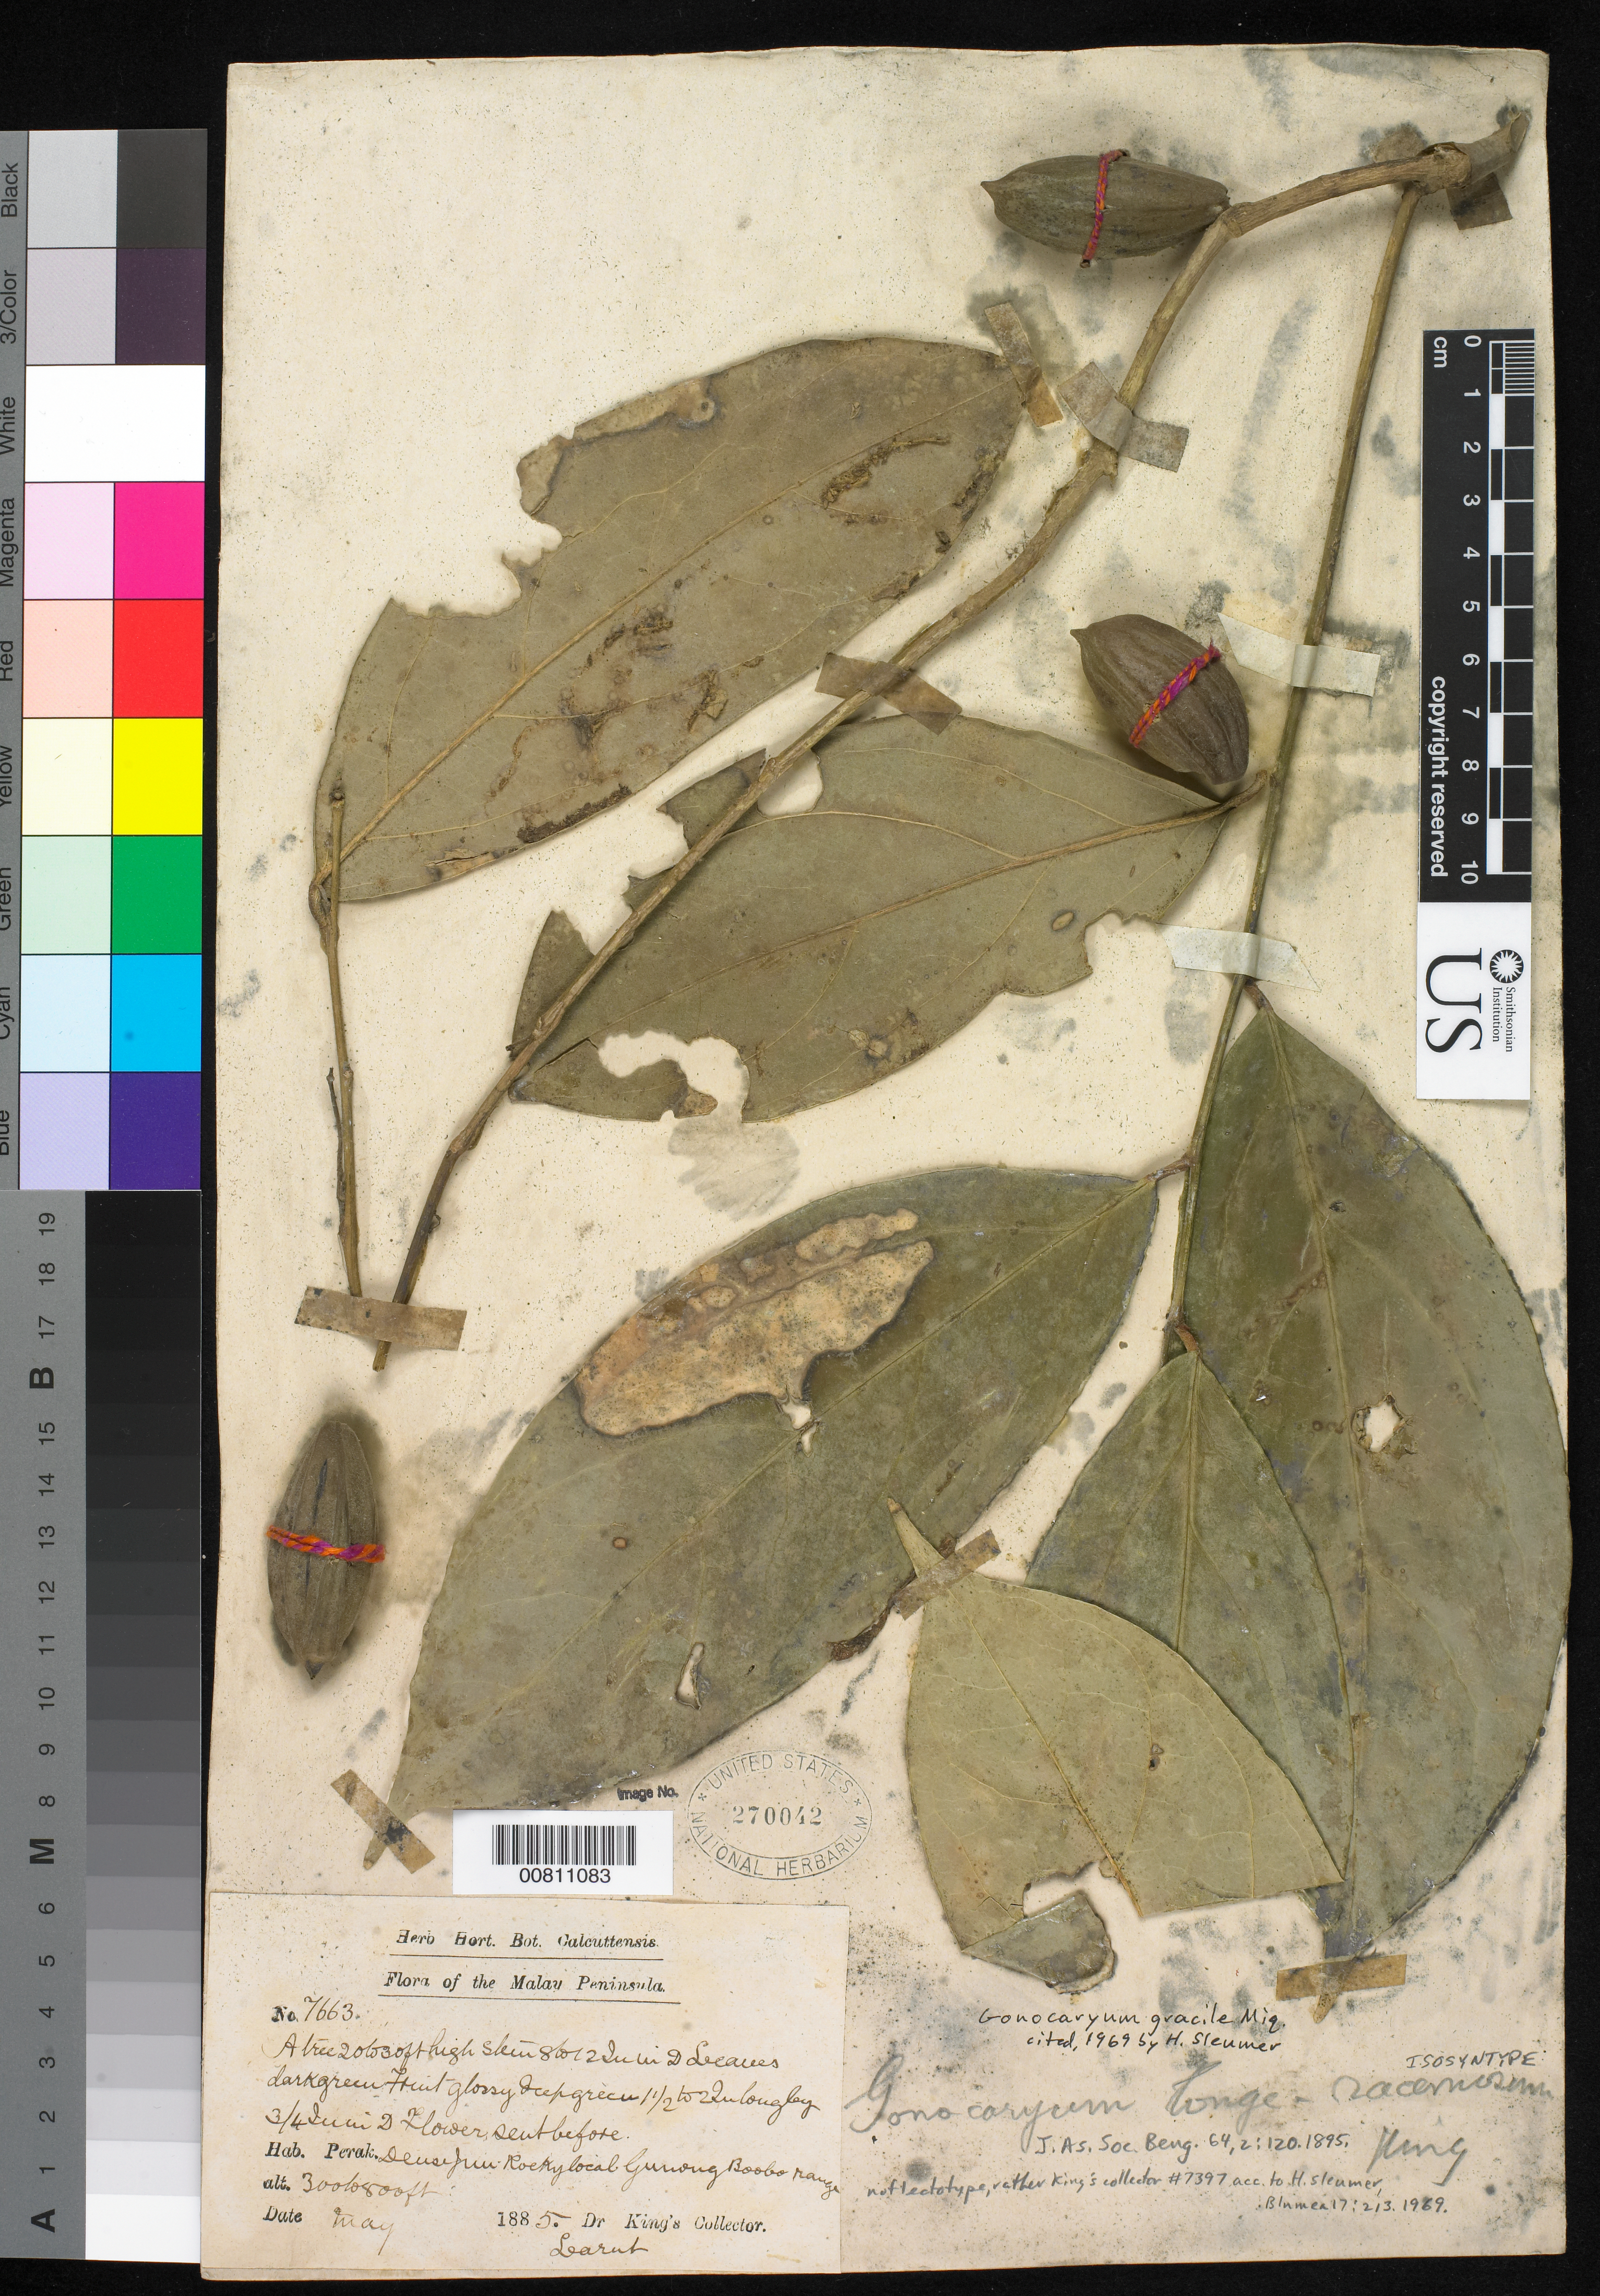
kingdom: Plantae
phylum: Tracheophyta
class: Magnoliopsida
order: Cardiopteridales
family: Cardiopteridaceae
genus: Gonocaryum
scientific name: Gonocaryum longeracemosum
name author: King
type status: Isosyntype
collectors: Dr. King's collector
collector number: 7663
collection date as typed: May 1885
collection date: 1885-05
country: Malaysia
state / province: Perak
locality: Larut.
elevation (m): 91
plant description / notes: Cited 1969 by H. Sleumer.; King's Collector 7397 (CAL) designated as lectotype by H. Sleumer, Blumea 17: 213 (1969).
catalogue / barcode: US 270042